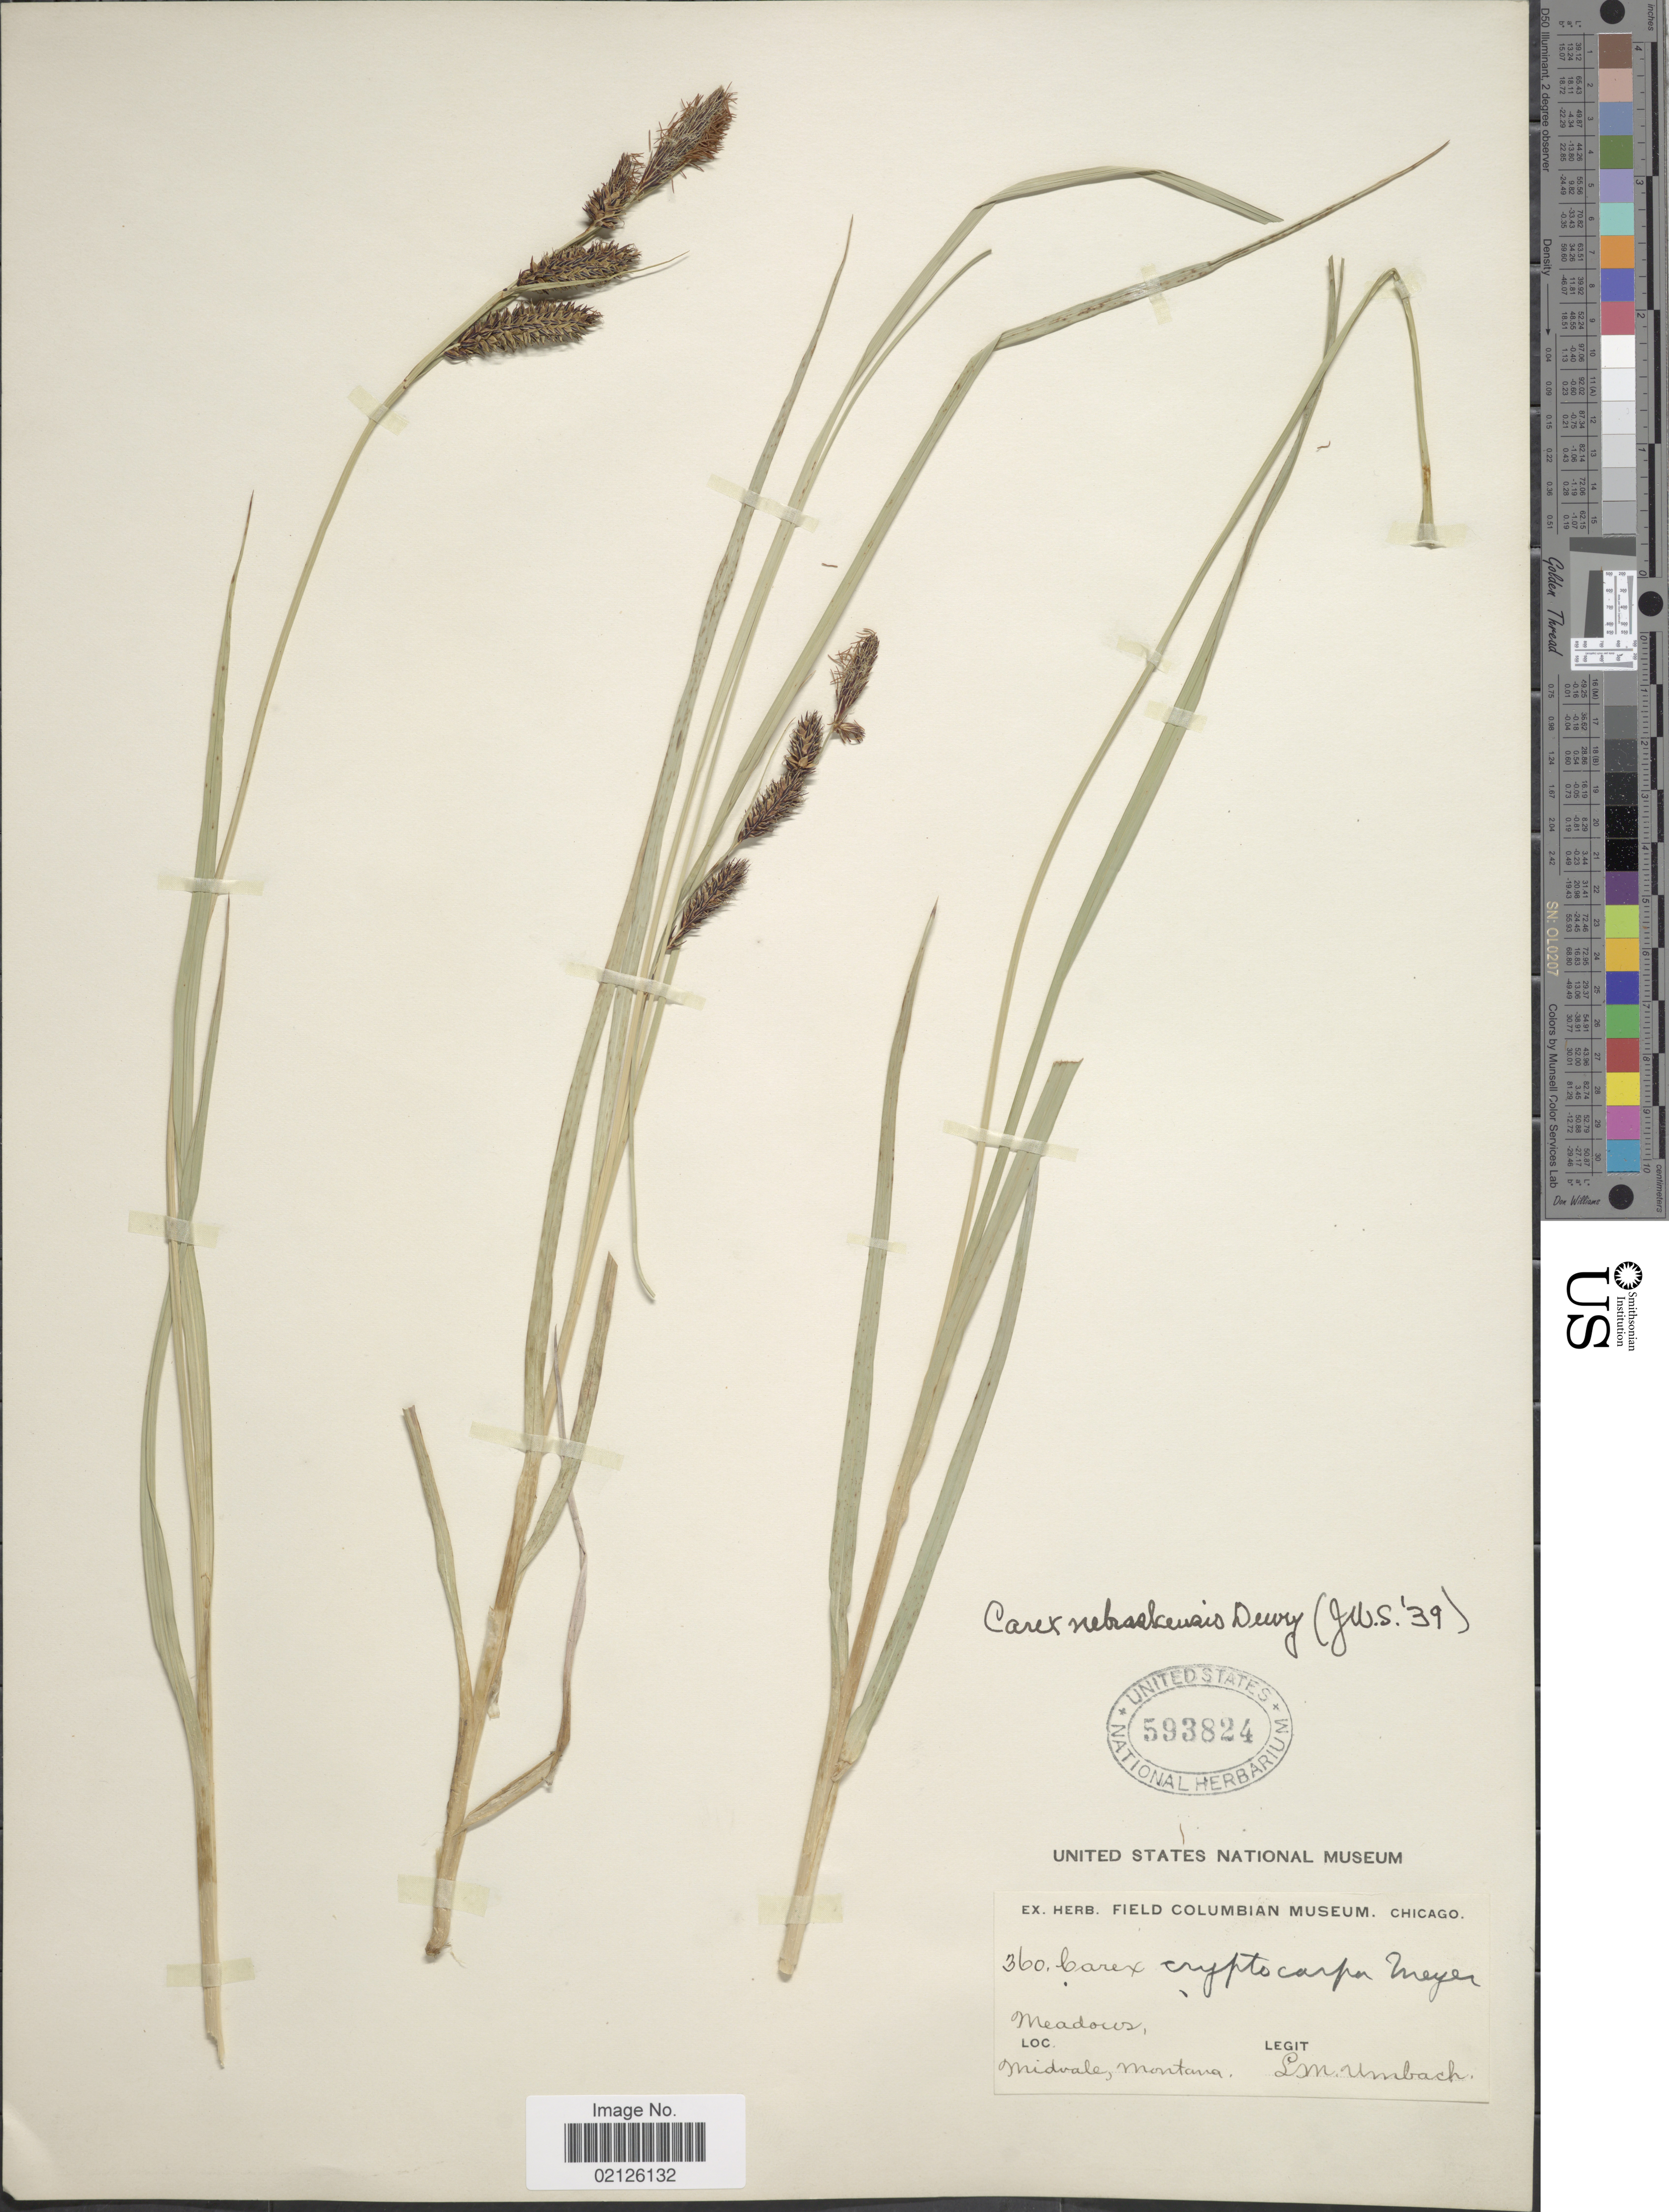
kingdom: Plantae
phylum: Tracheophyta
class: Liliopsida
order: Poales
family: Cyperaceae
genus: Carex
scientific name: Carex nebrascensis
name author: Dewey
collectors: L. M. Umbach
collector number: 360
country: United States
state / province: Montana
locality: Meadows, Midvale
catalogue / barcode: US 593824